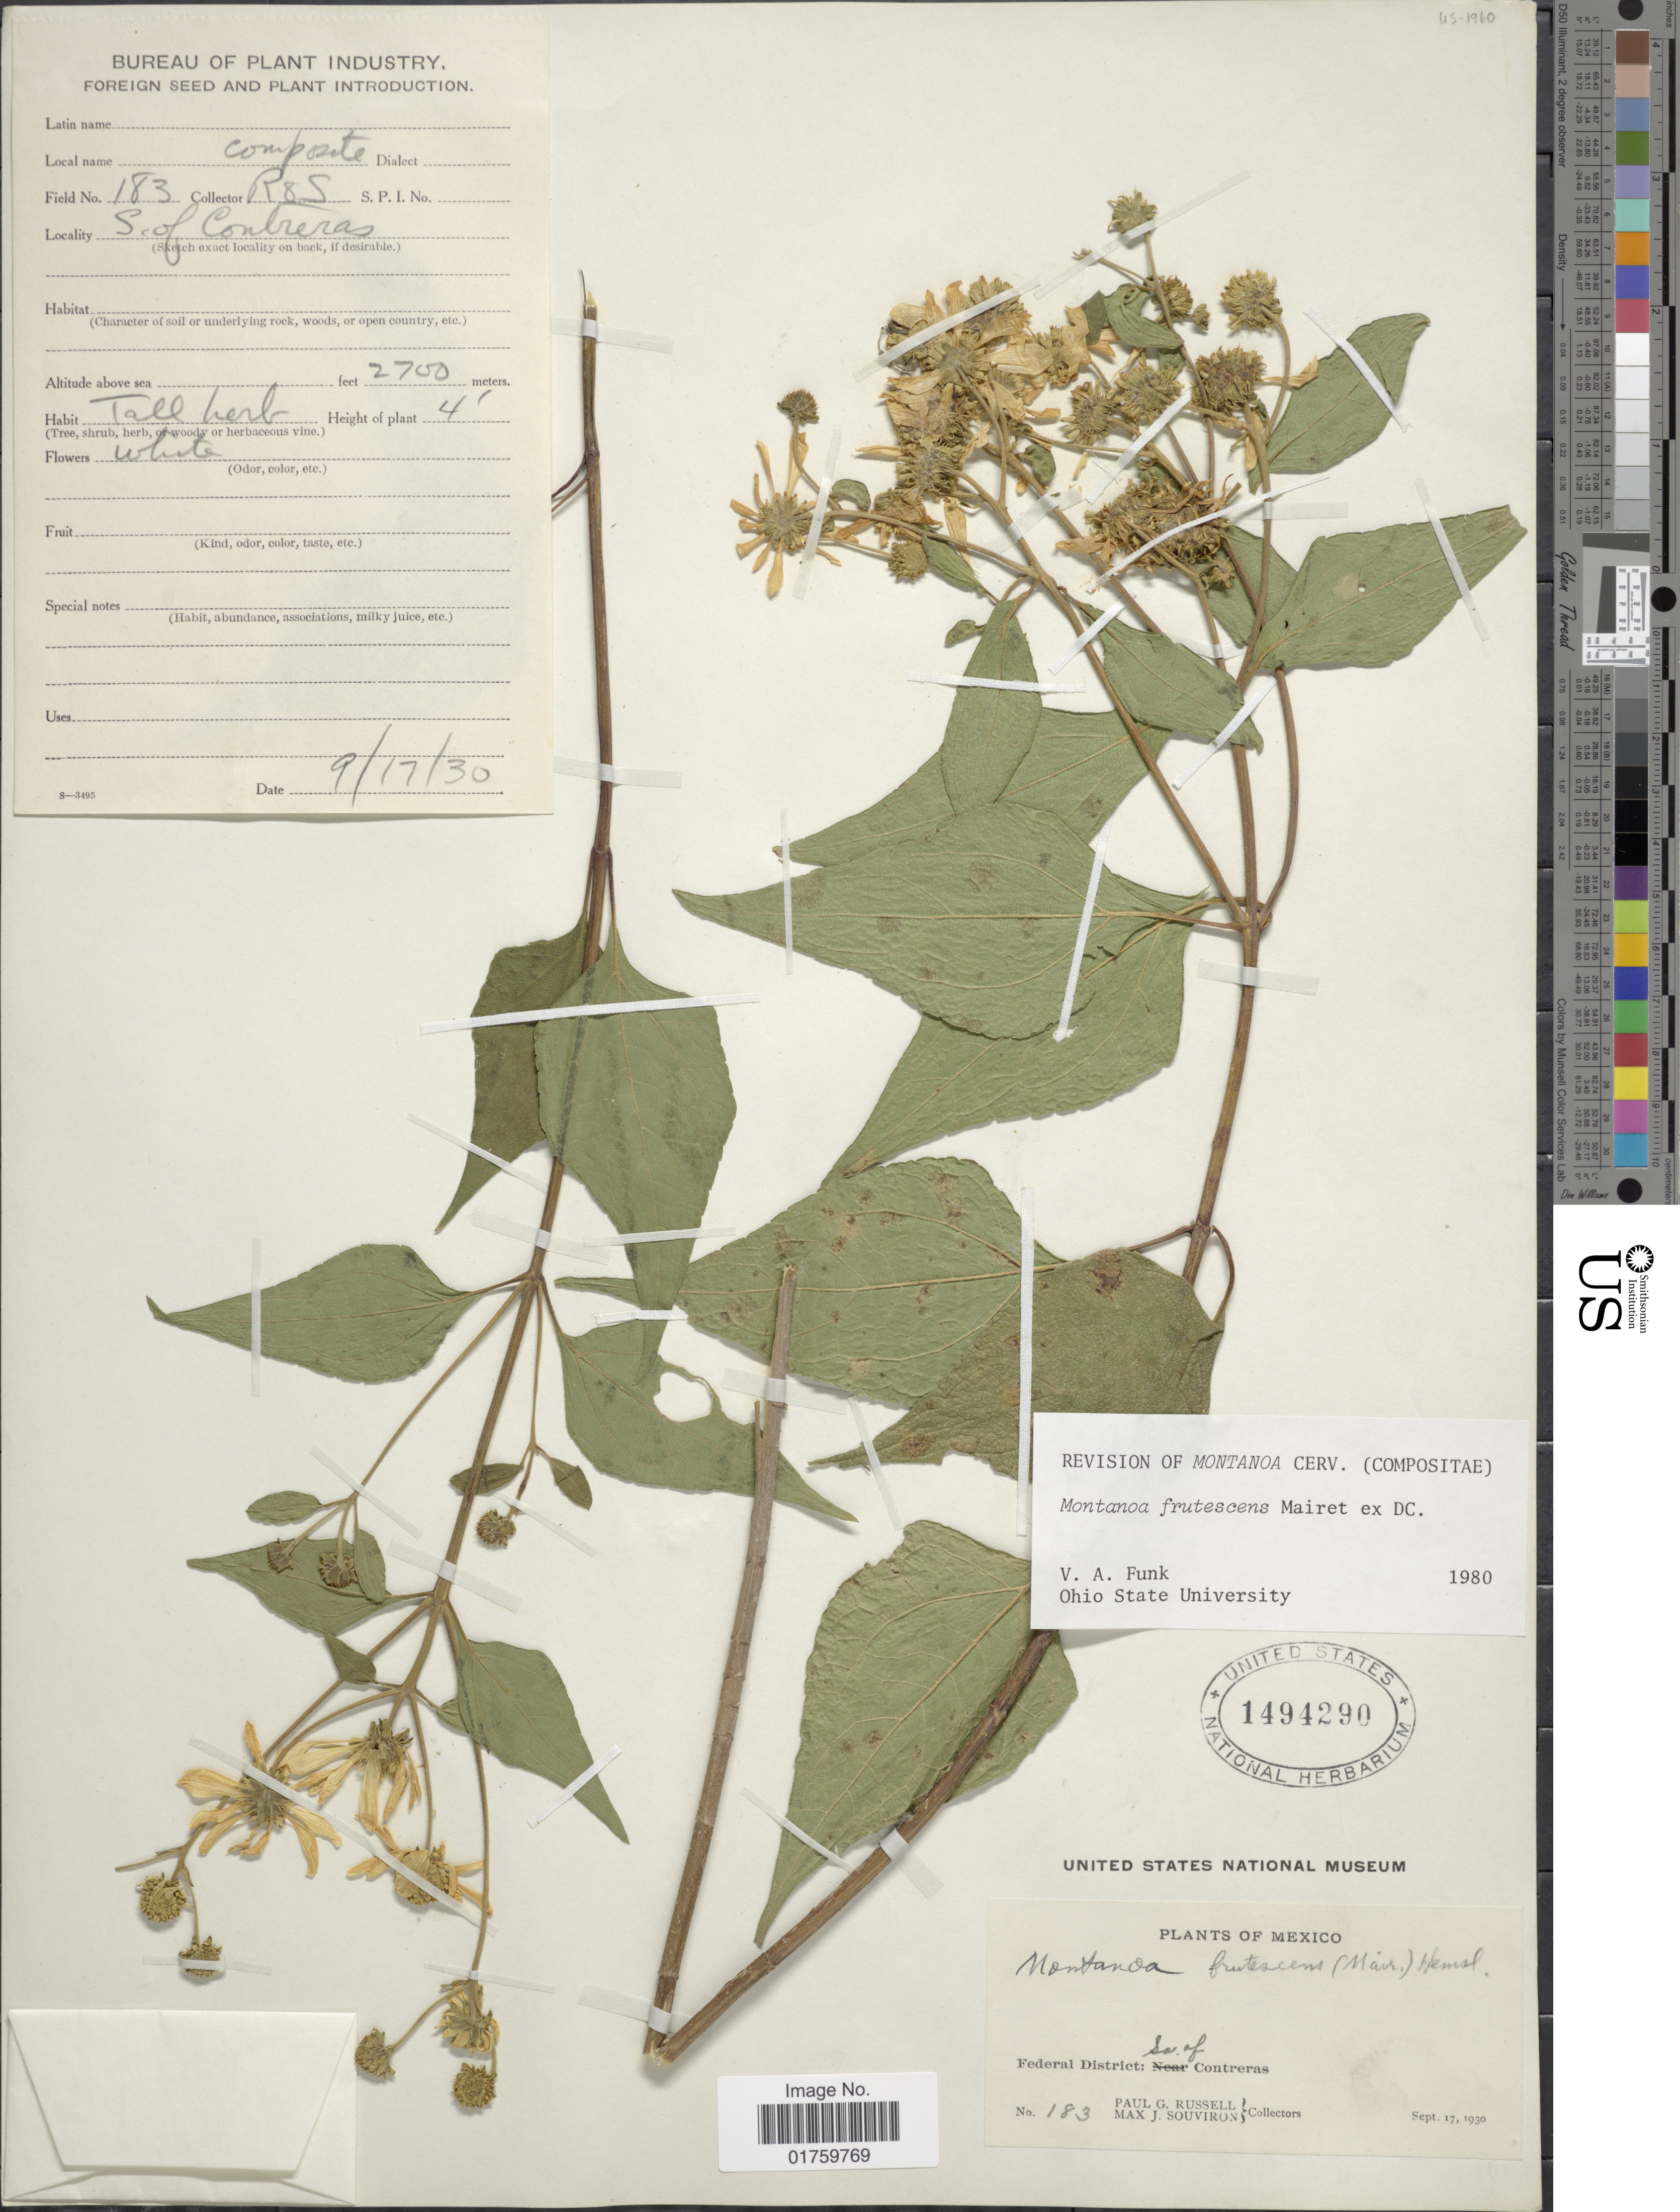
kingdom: Plantae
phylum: Tracheophyta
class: Magnoliopsida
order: Asterales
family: Asteraceae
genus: Montanoa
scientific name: Montanoa frutescens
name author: Mairet ex DC.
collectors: P. G. Russell & M. J. Souviron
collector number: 183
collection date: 1930-09-17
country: Mexico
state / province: Distrito Federal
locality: Sw of Contreras.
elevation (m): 2700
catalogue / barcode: US 1494290